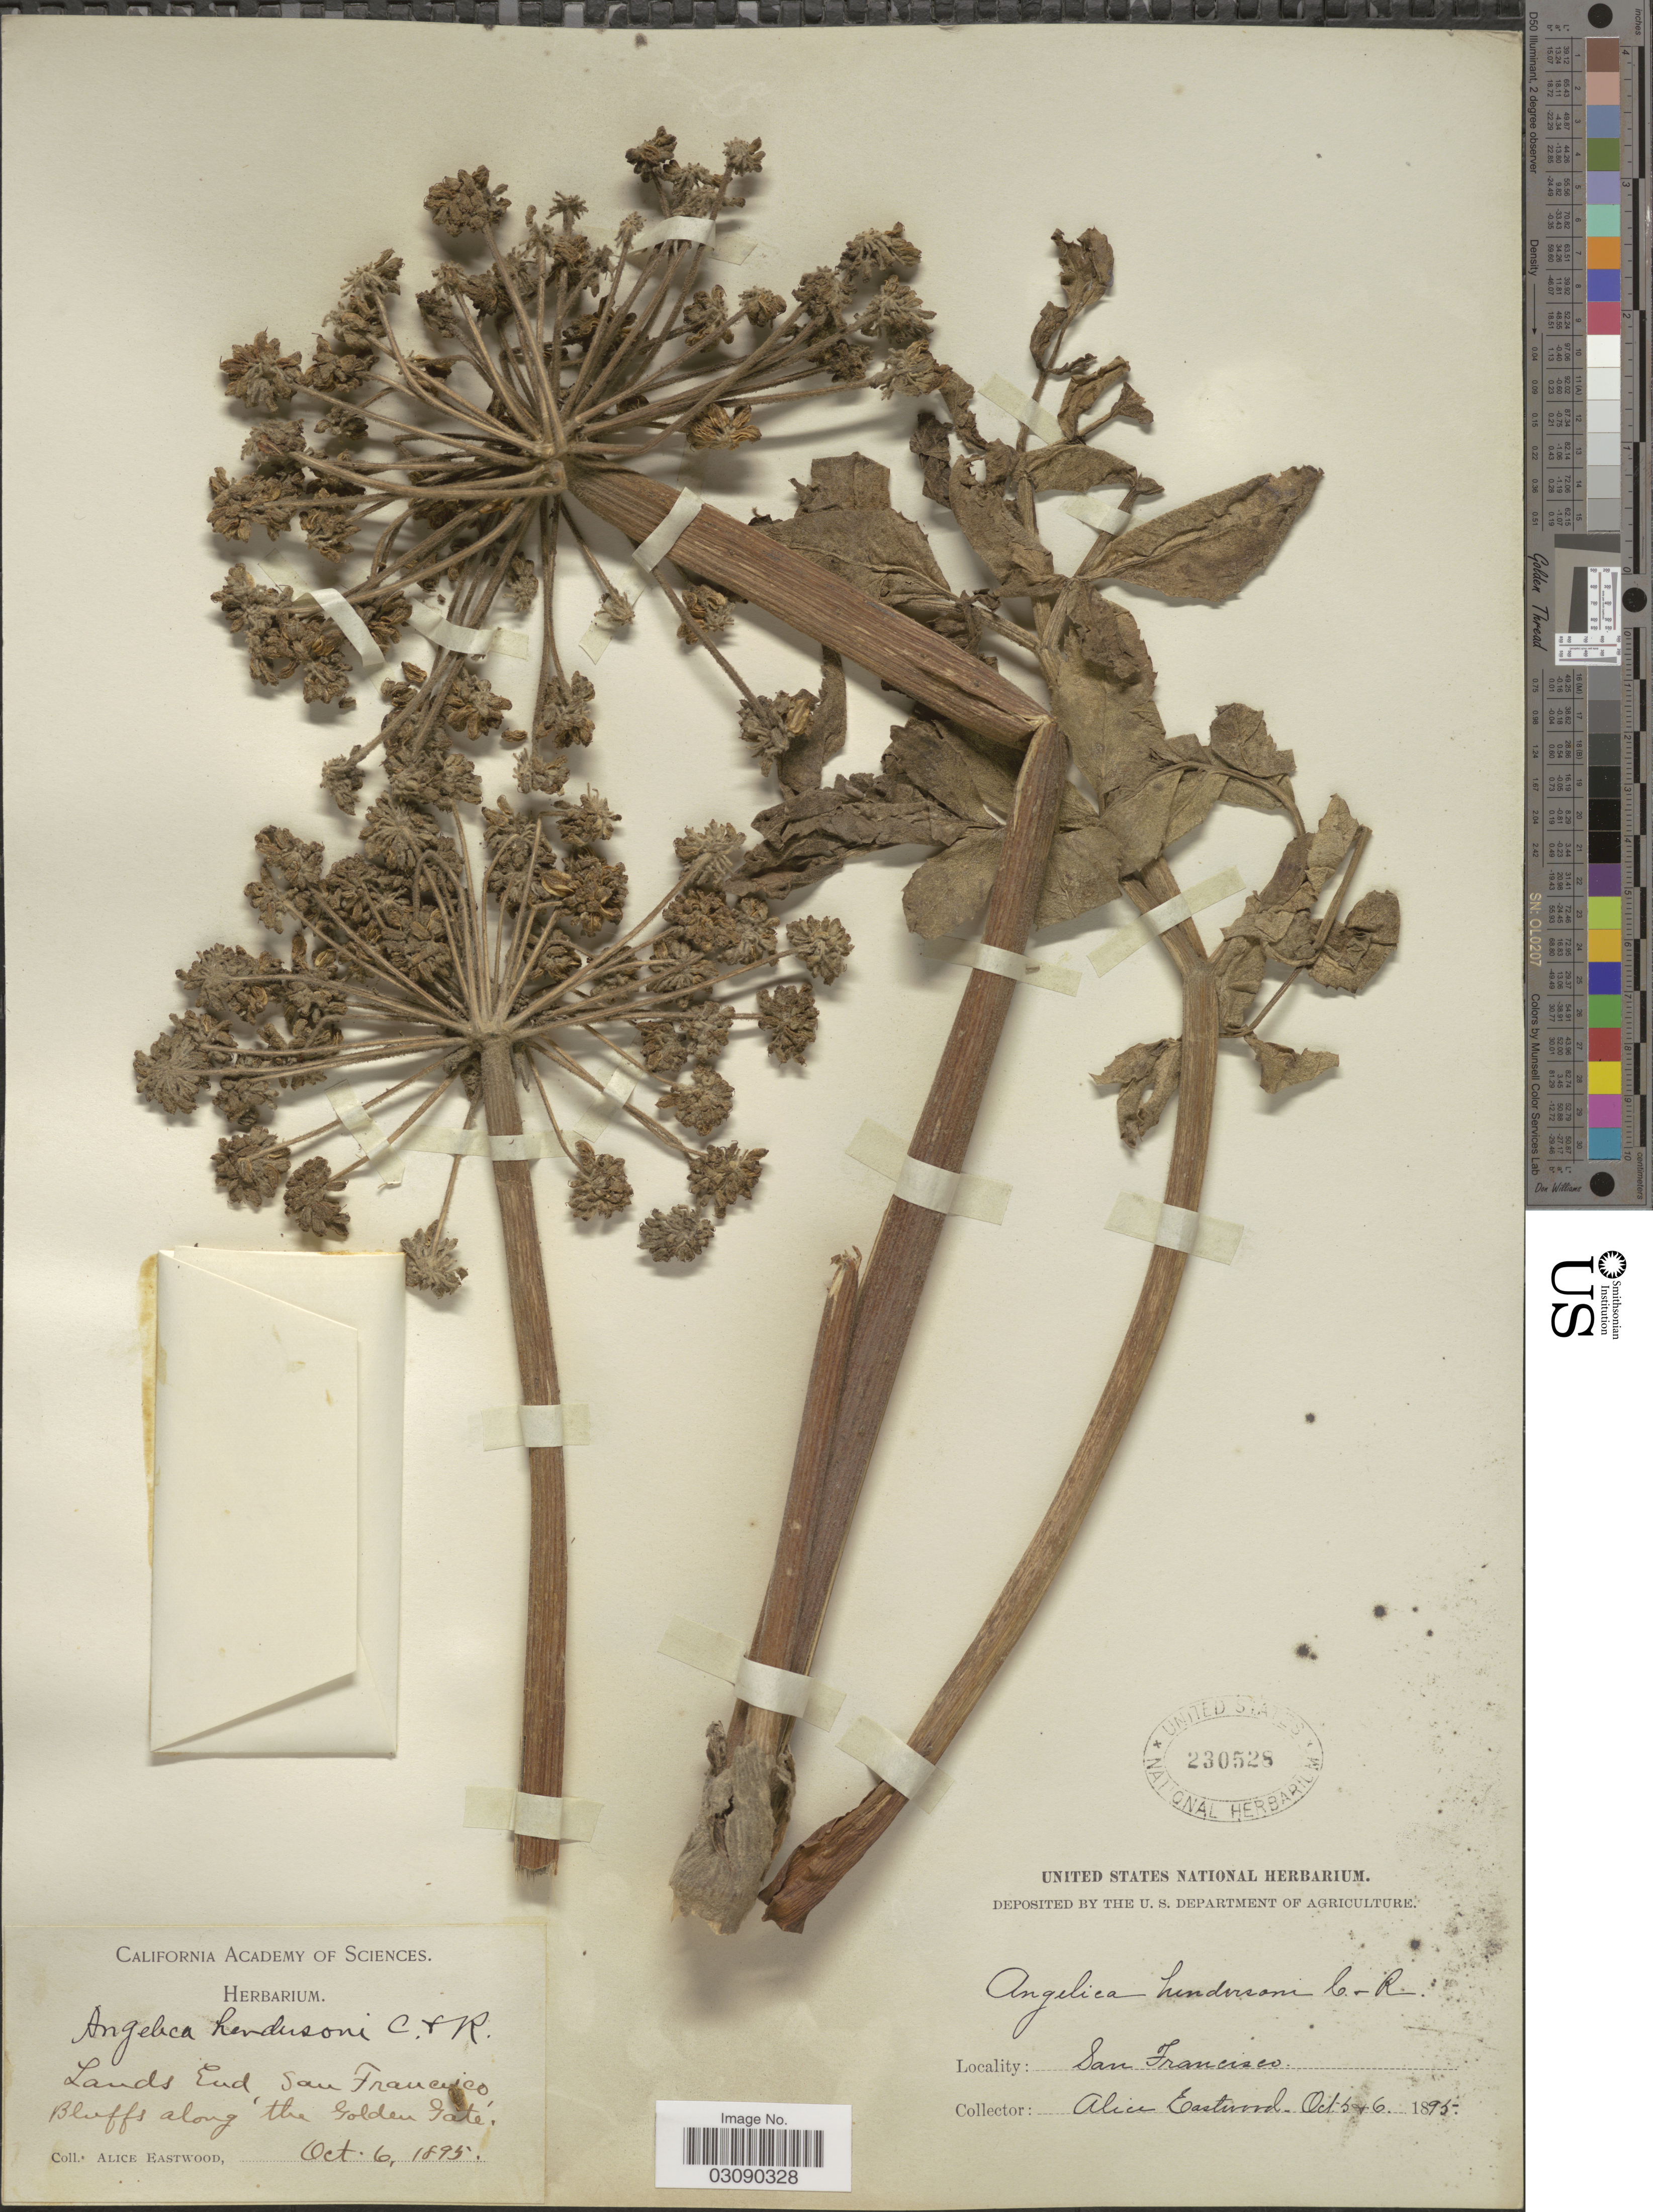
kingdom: Plantae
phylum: Tracheophyta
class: Magnoliopsida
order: Apiales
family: Apiaceae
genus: Angelica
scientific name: Angelica hendersonii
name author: J.M. Coult. & Rose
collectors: A. Eastwood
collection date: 1895-10-06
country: United States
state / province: California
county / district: San Francisco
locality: Lands End, San Francisco, Bluffs along the Golden Gate.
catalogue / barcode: US 230528